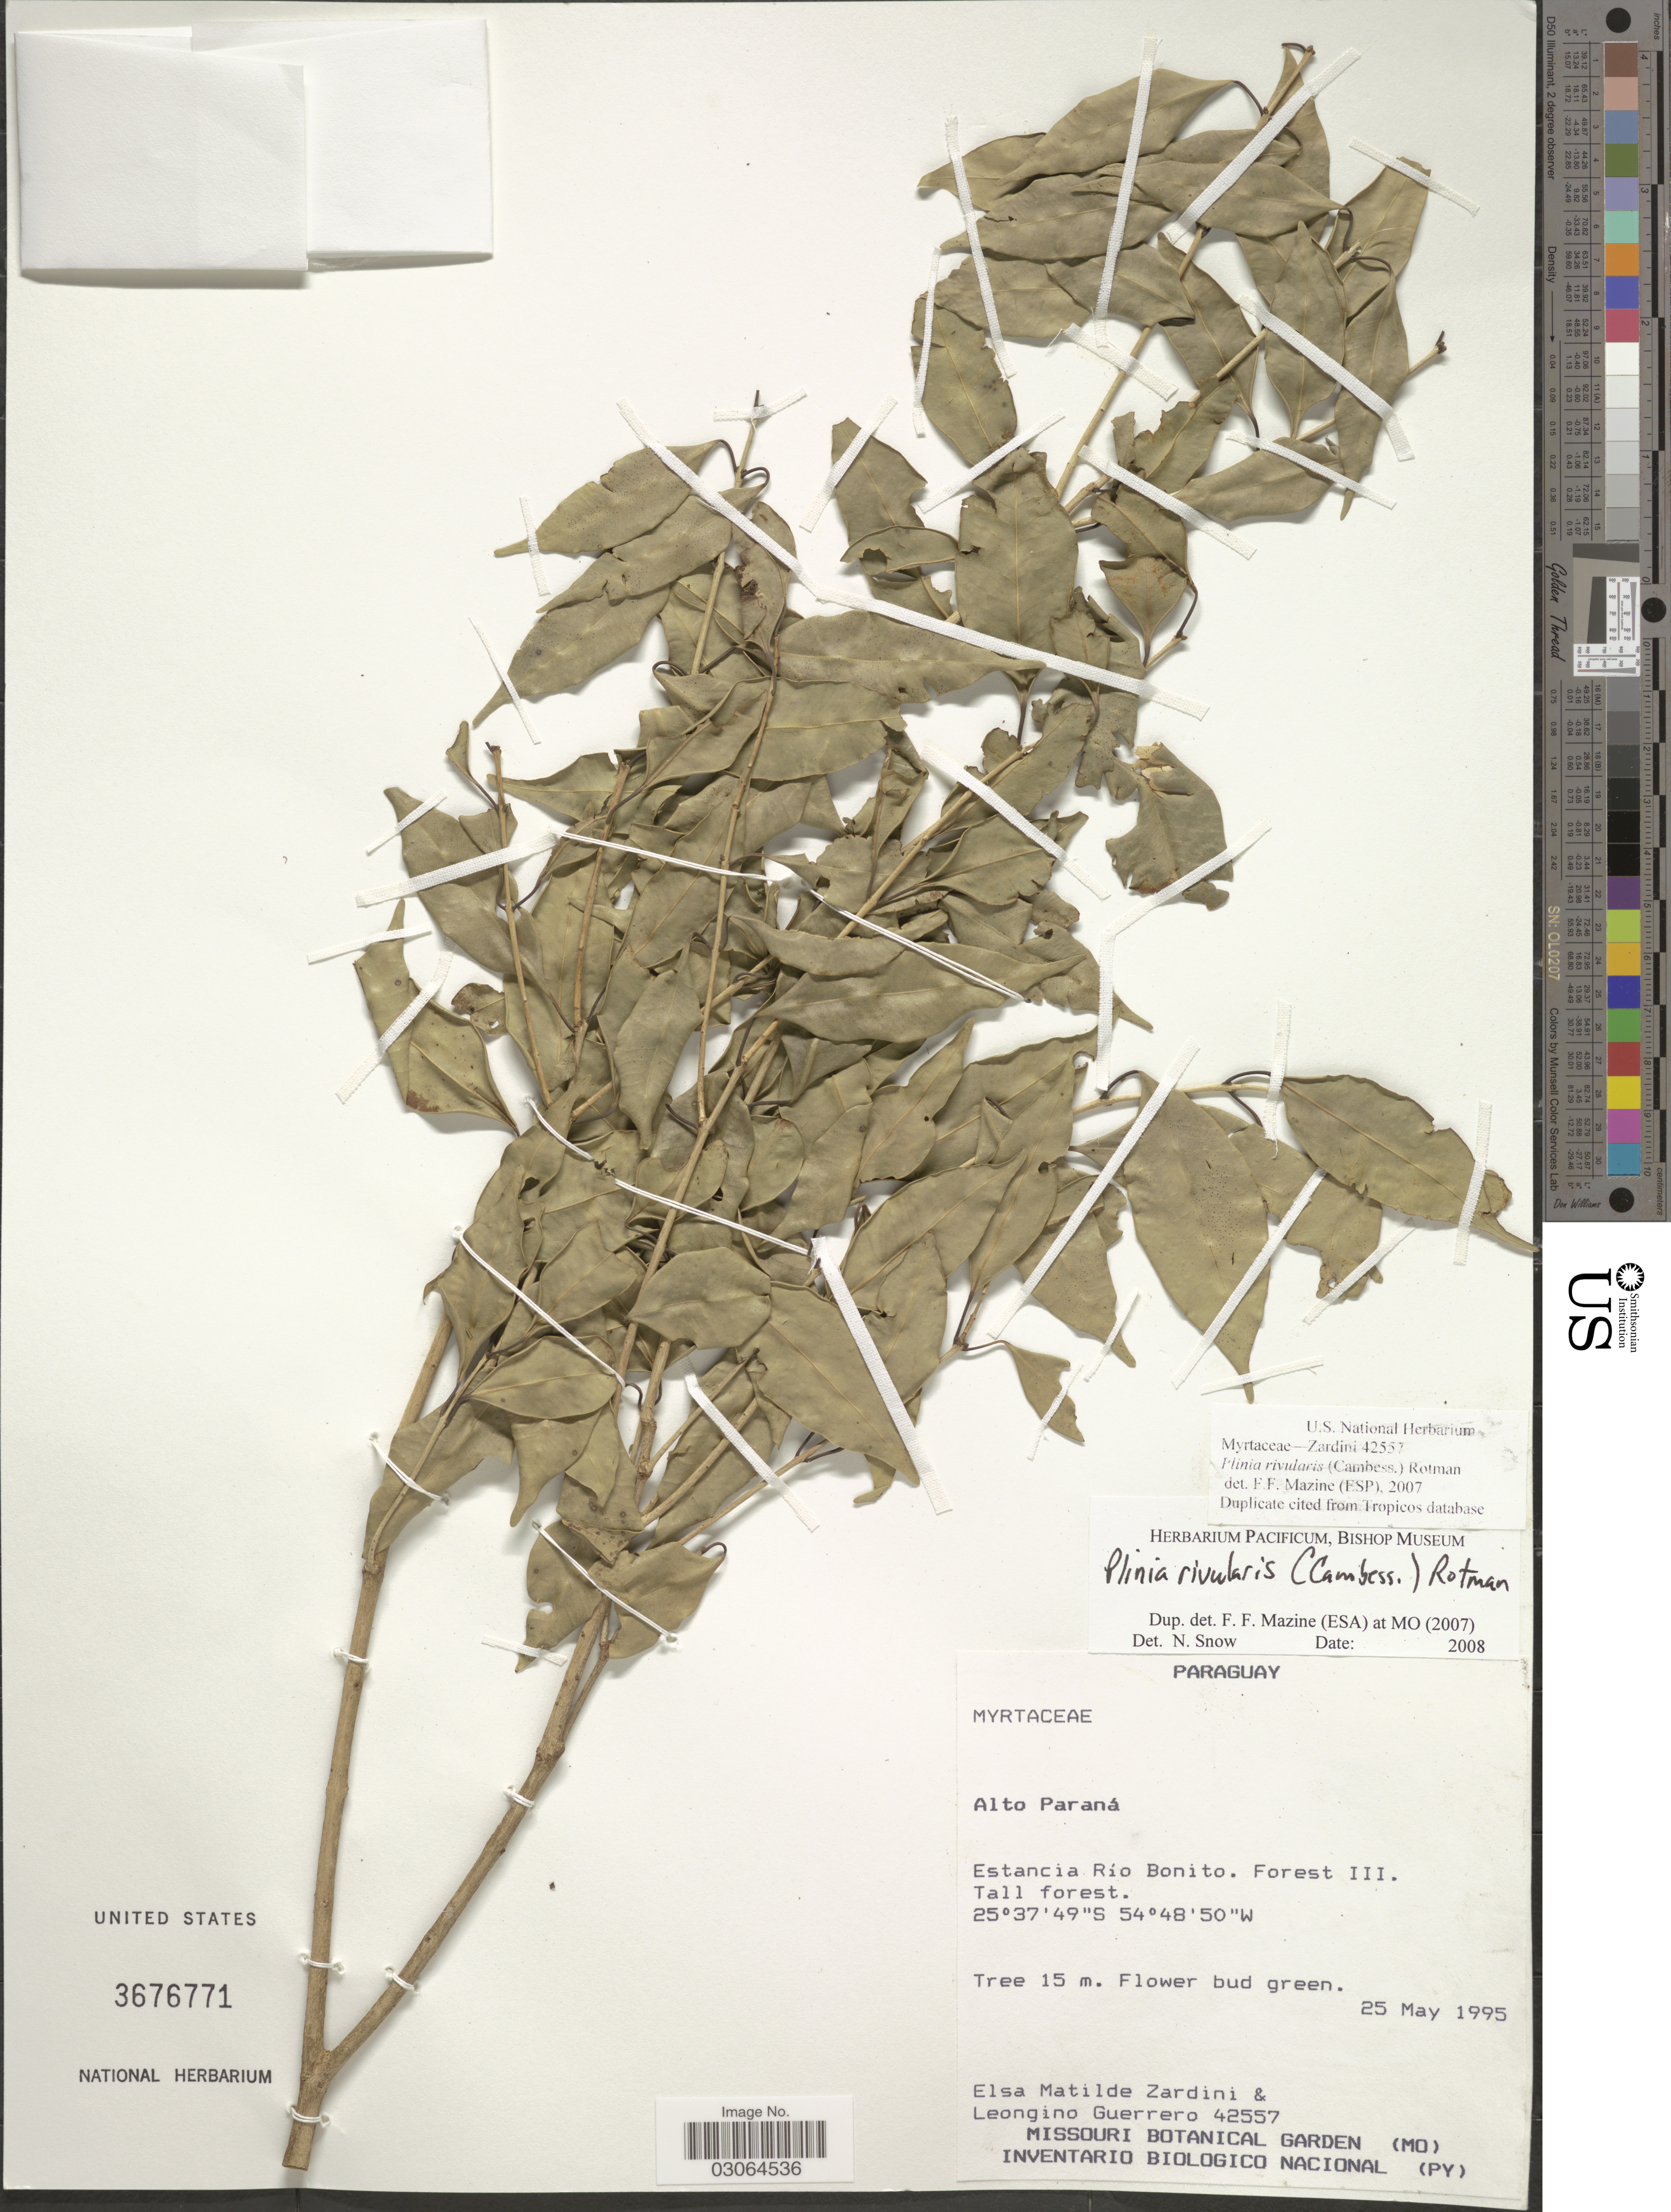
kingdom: Plantae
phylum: Tracheophyta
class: Magnoliopsida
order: Myrtales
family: Myrtaceae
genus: Plinia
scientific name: Plinia rivularis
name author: (Cambess.) Rotman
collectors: E. M. Zardini & L. Guerrero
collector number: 42557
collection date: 1995-05-25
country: Paraguay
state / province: Alto Parana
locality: Estancia Río Bonito. Forest II.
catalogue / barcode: US 3676771